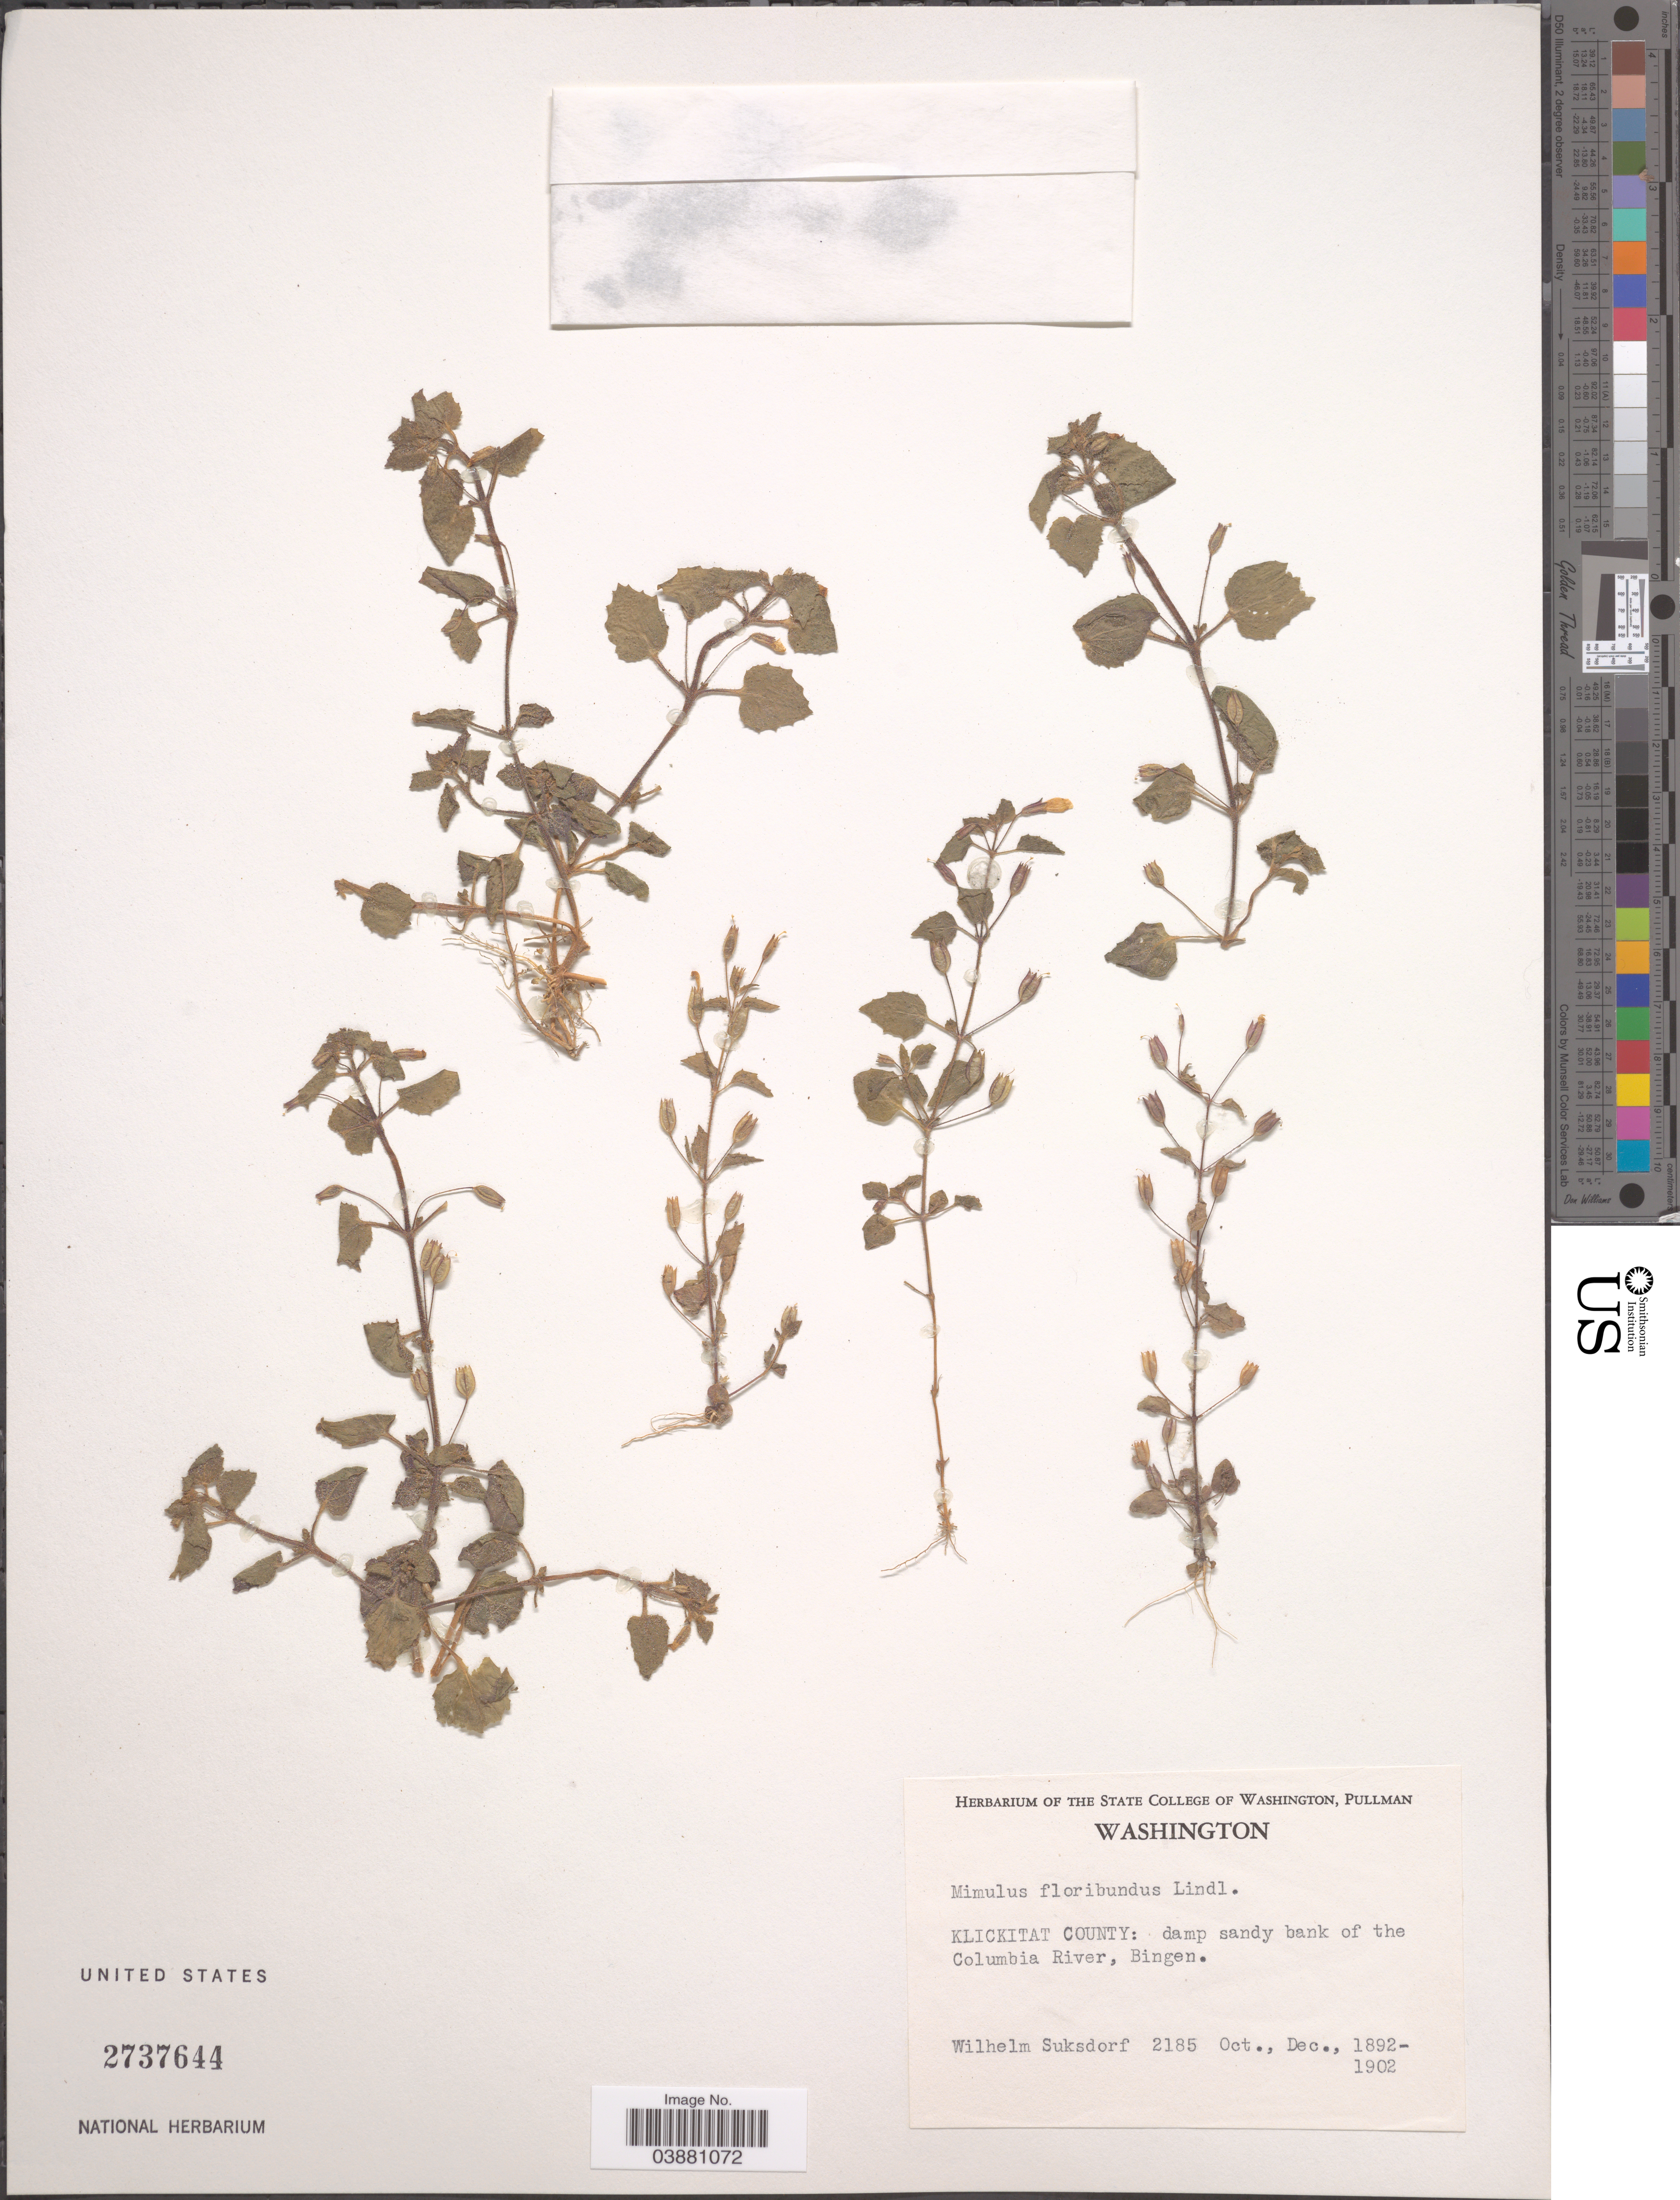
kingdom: Plantae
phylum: Tracheophyta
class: Magnoliopsida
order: Lamiales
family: Phrymaceae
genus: Mimulus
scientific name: Mimulus floribundus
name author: Douglas ex Lindl.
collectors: W. N. Suksdorf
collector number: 2185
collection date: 1892-10/1902-12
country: United States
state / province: Washington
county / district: Klickitat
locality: Klickitat County: sandy bank of the Columbia River, Bingen.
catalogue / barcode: US 2737644